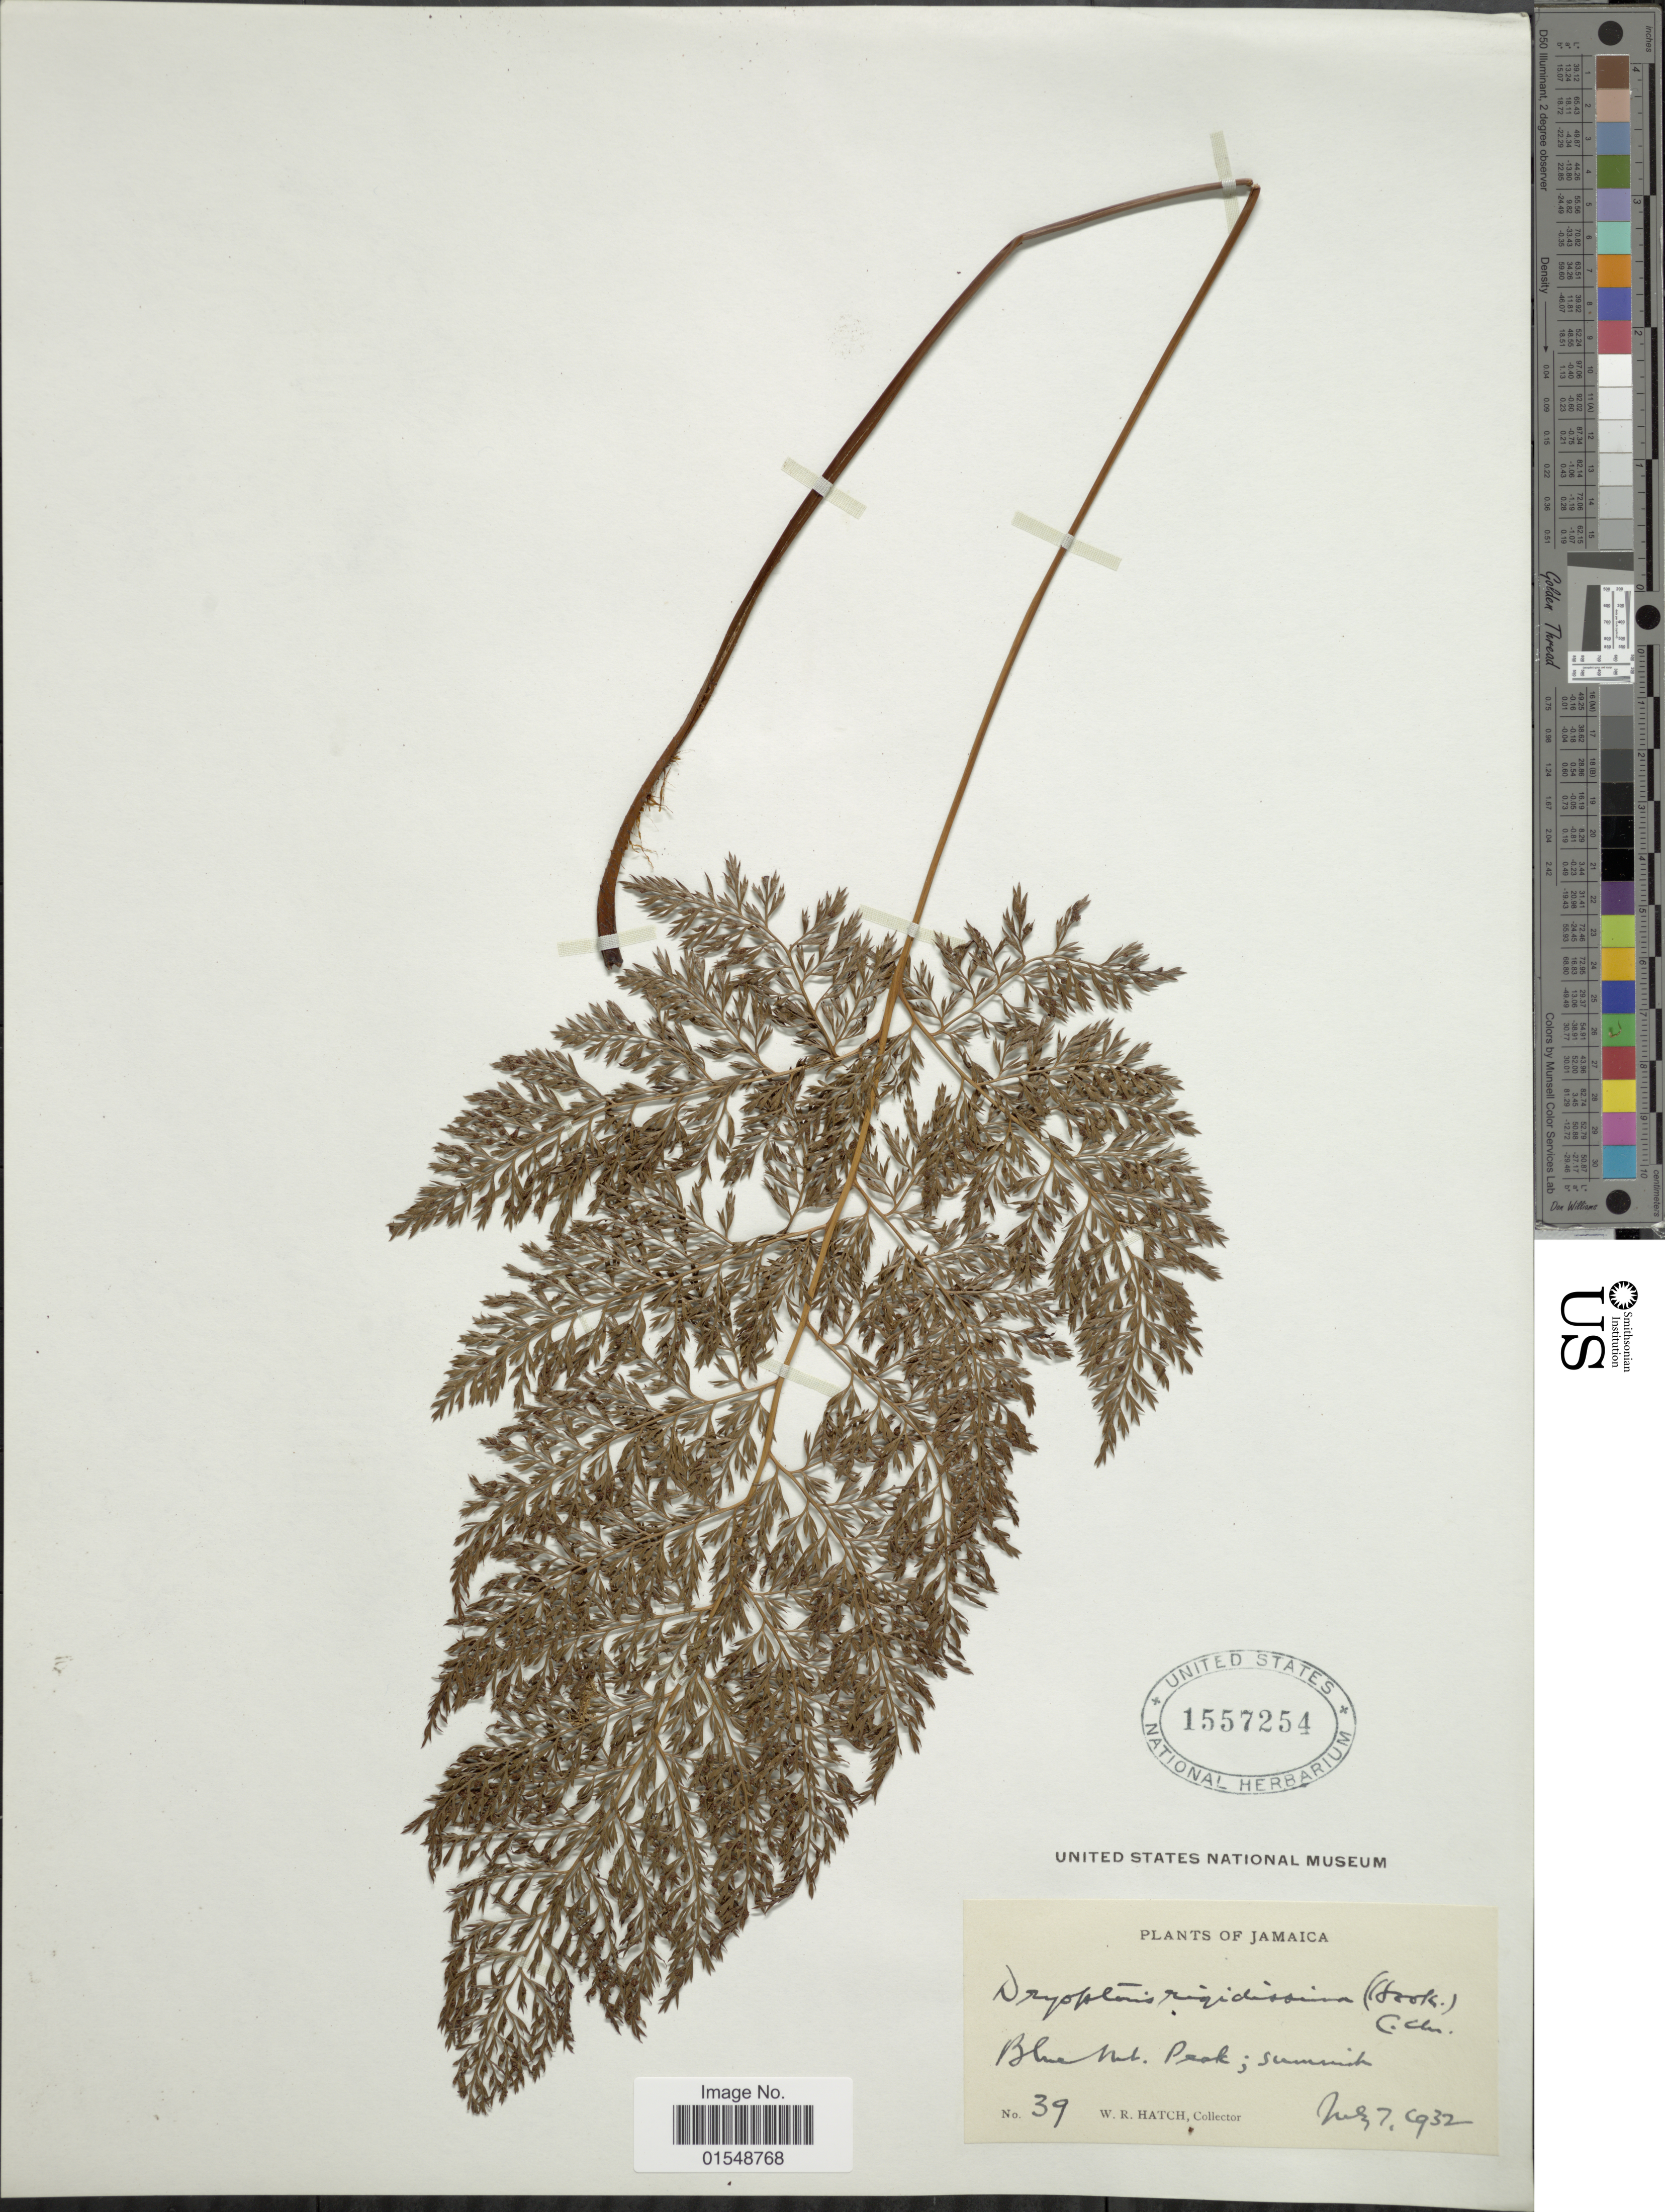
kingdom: Plantae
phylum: Tracheophyta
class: Polypodiopsida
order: Polypodiales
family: Dryopteridaceae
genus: Arachniodes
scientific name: Arachniodes rigidissima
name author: (Hook.) Proctor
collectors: W. Hatch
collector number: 39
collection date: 1932-07-07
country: Jamaica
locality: Blue Mt. Peak,; summit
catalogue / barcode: US 1557254